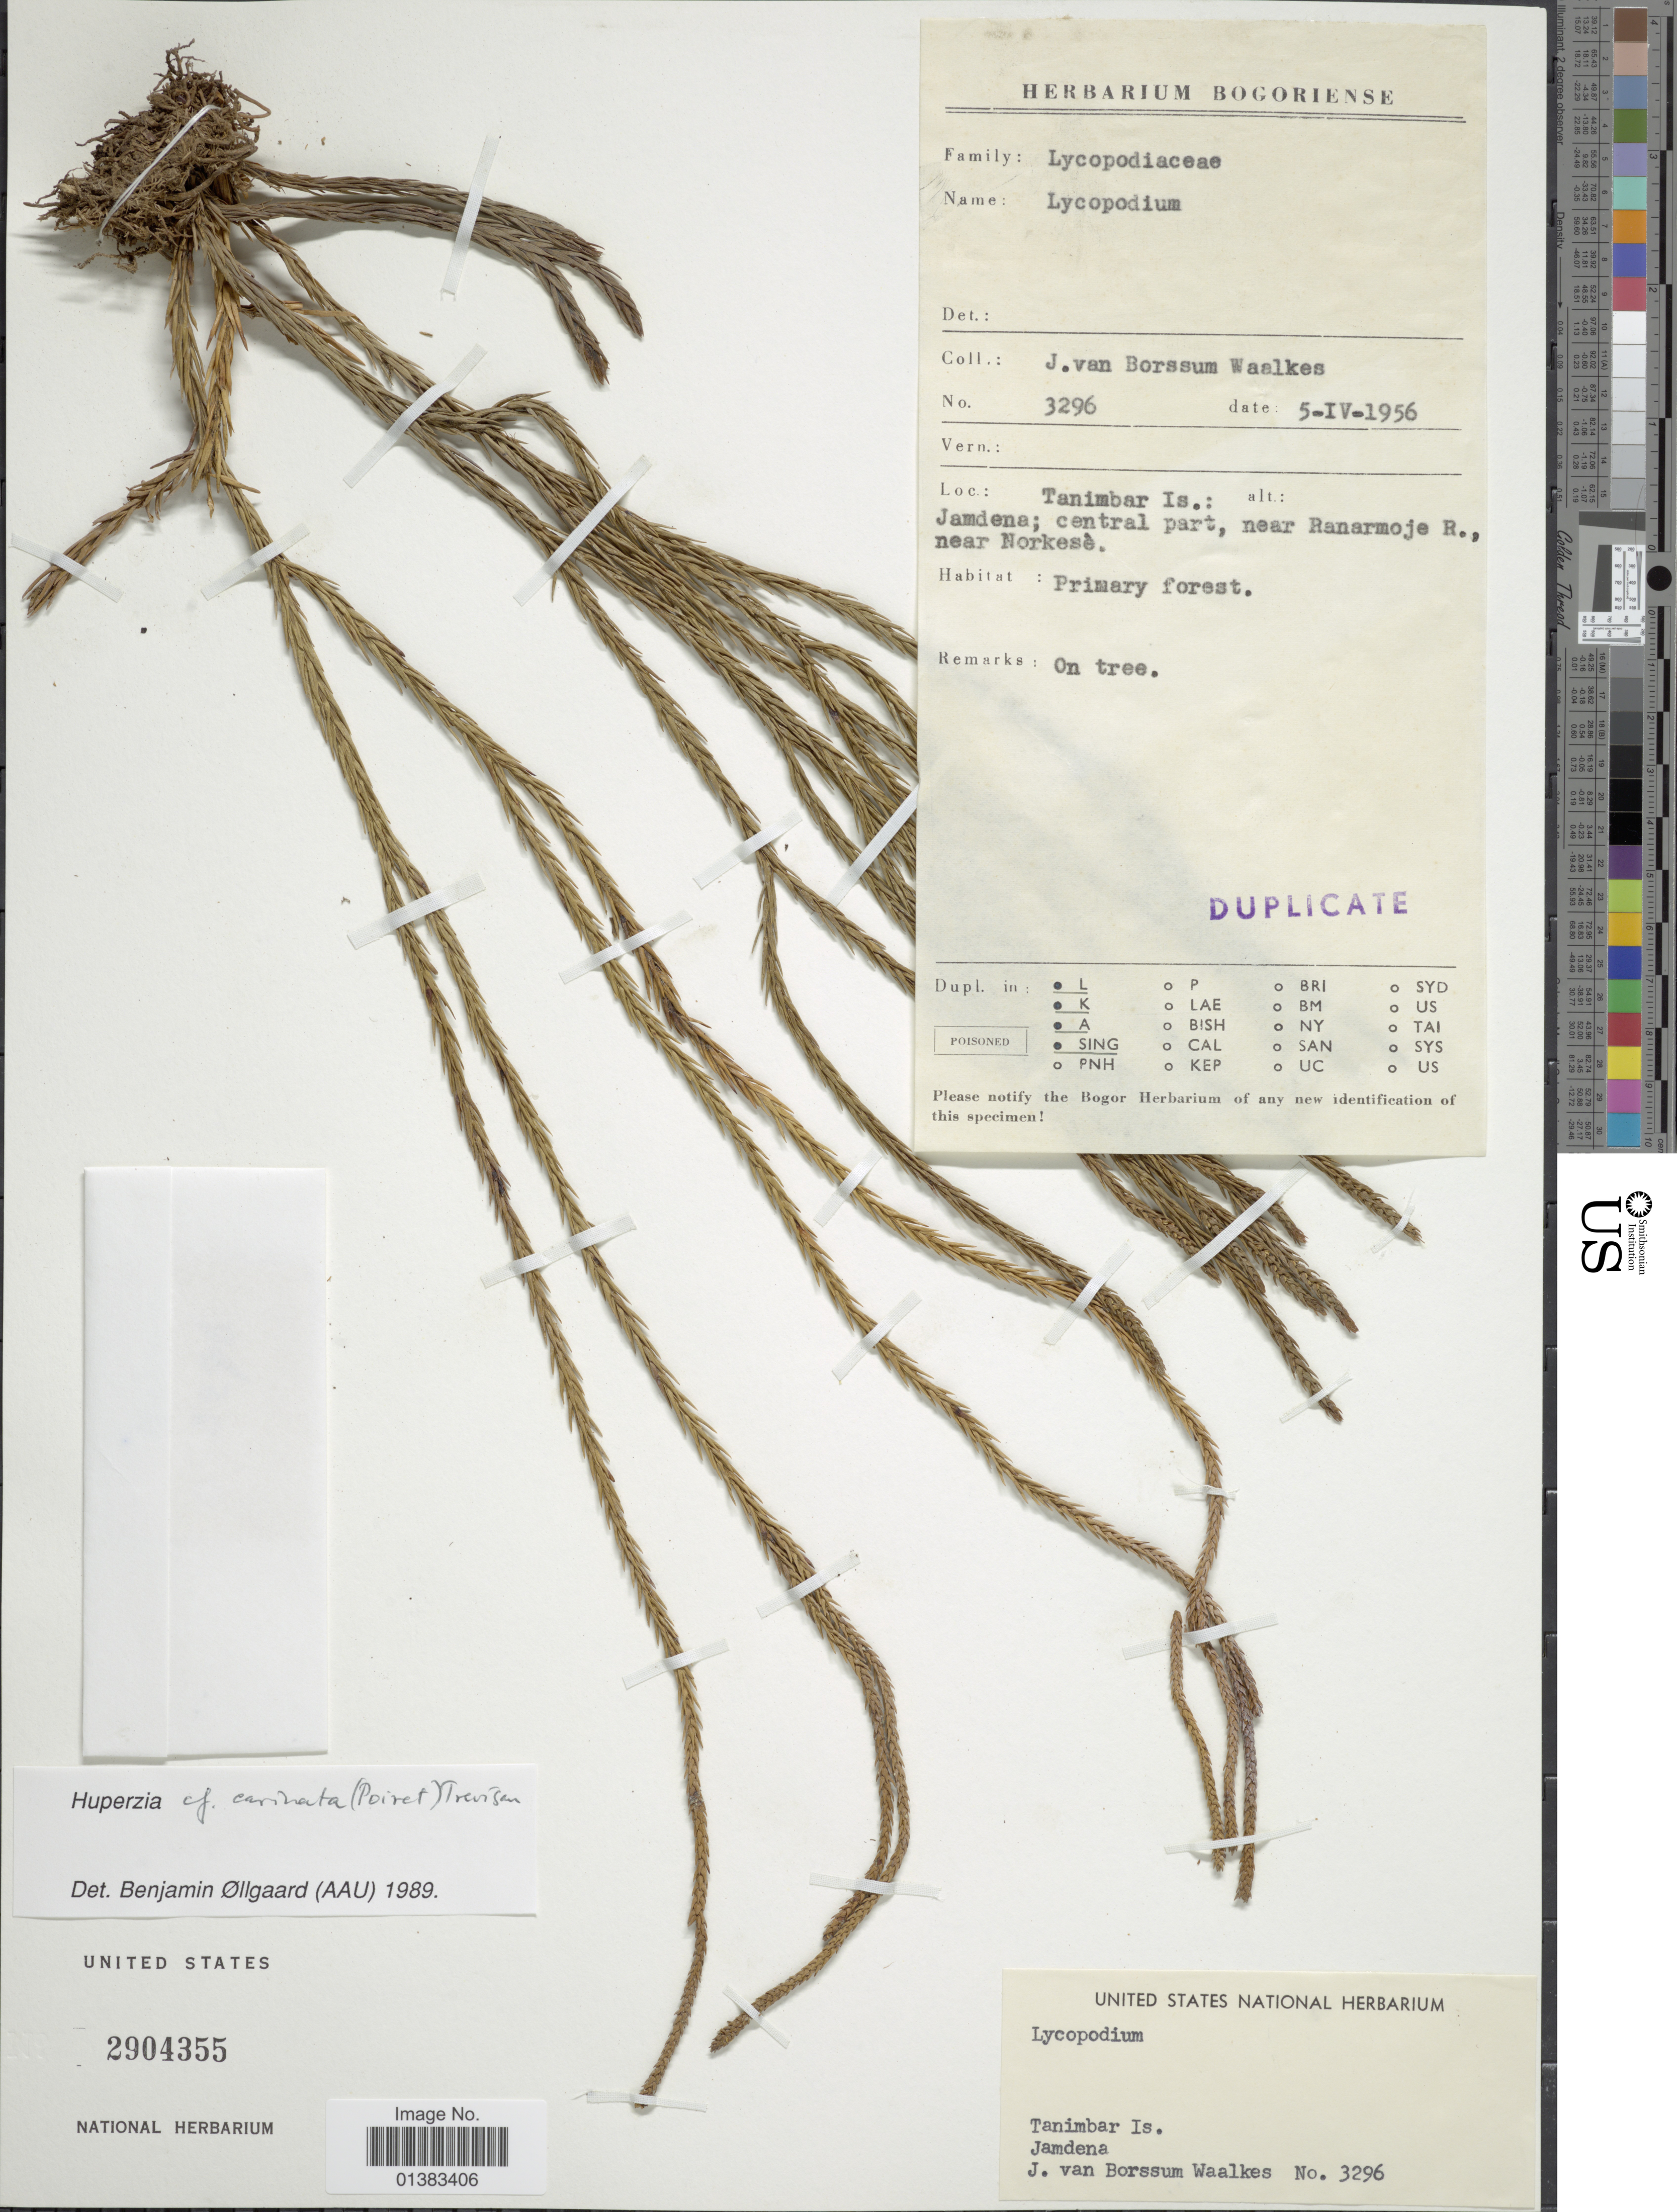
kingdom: Plantae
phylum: Tracheophyta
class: Lycopodiopsida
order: Lycopodiales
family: Lycopodiaceae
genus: Phlegmariurus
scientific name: Phlegmariurus carinatus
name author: (Desv.) Ching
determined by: Field, A. R.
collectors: J. Borssum Waalkes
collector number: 3296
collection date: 1956-04-05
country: Indonesia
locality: Tanimbar Is.: Jamdena; central part, near Ranarmoje R., near Norkesé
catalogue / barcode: US 2904355